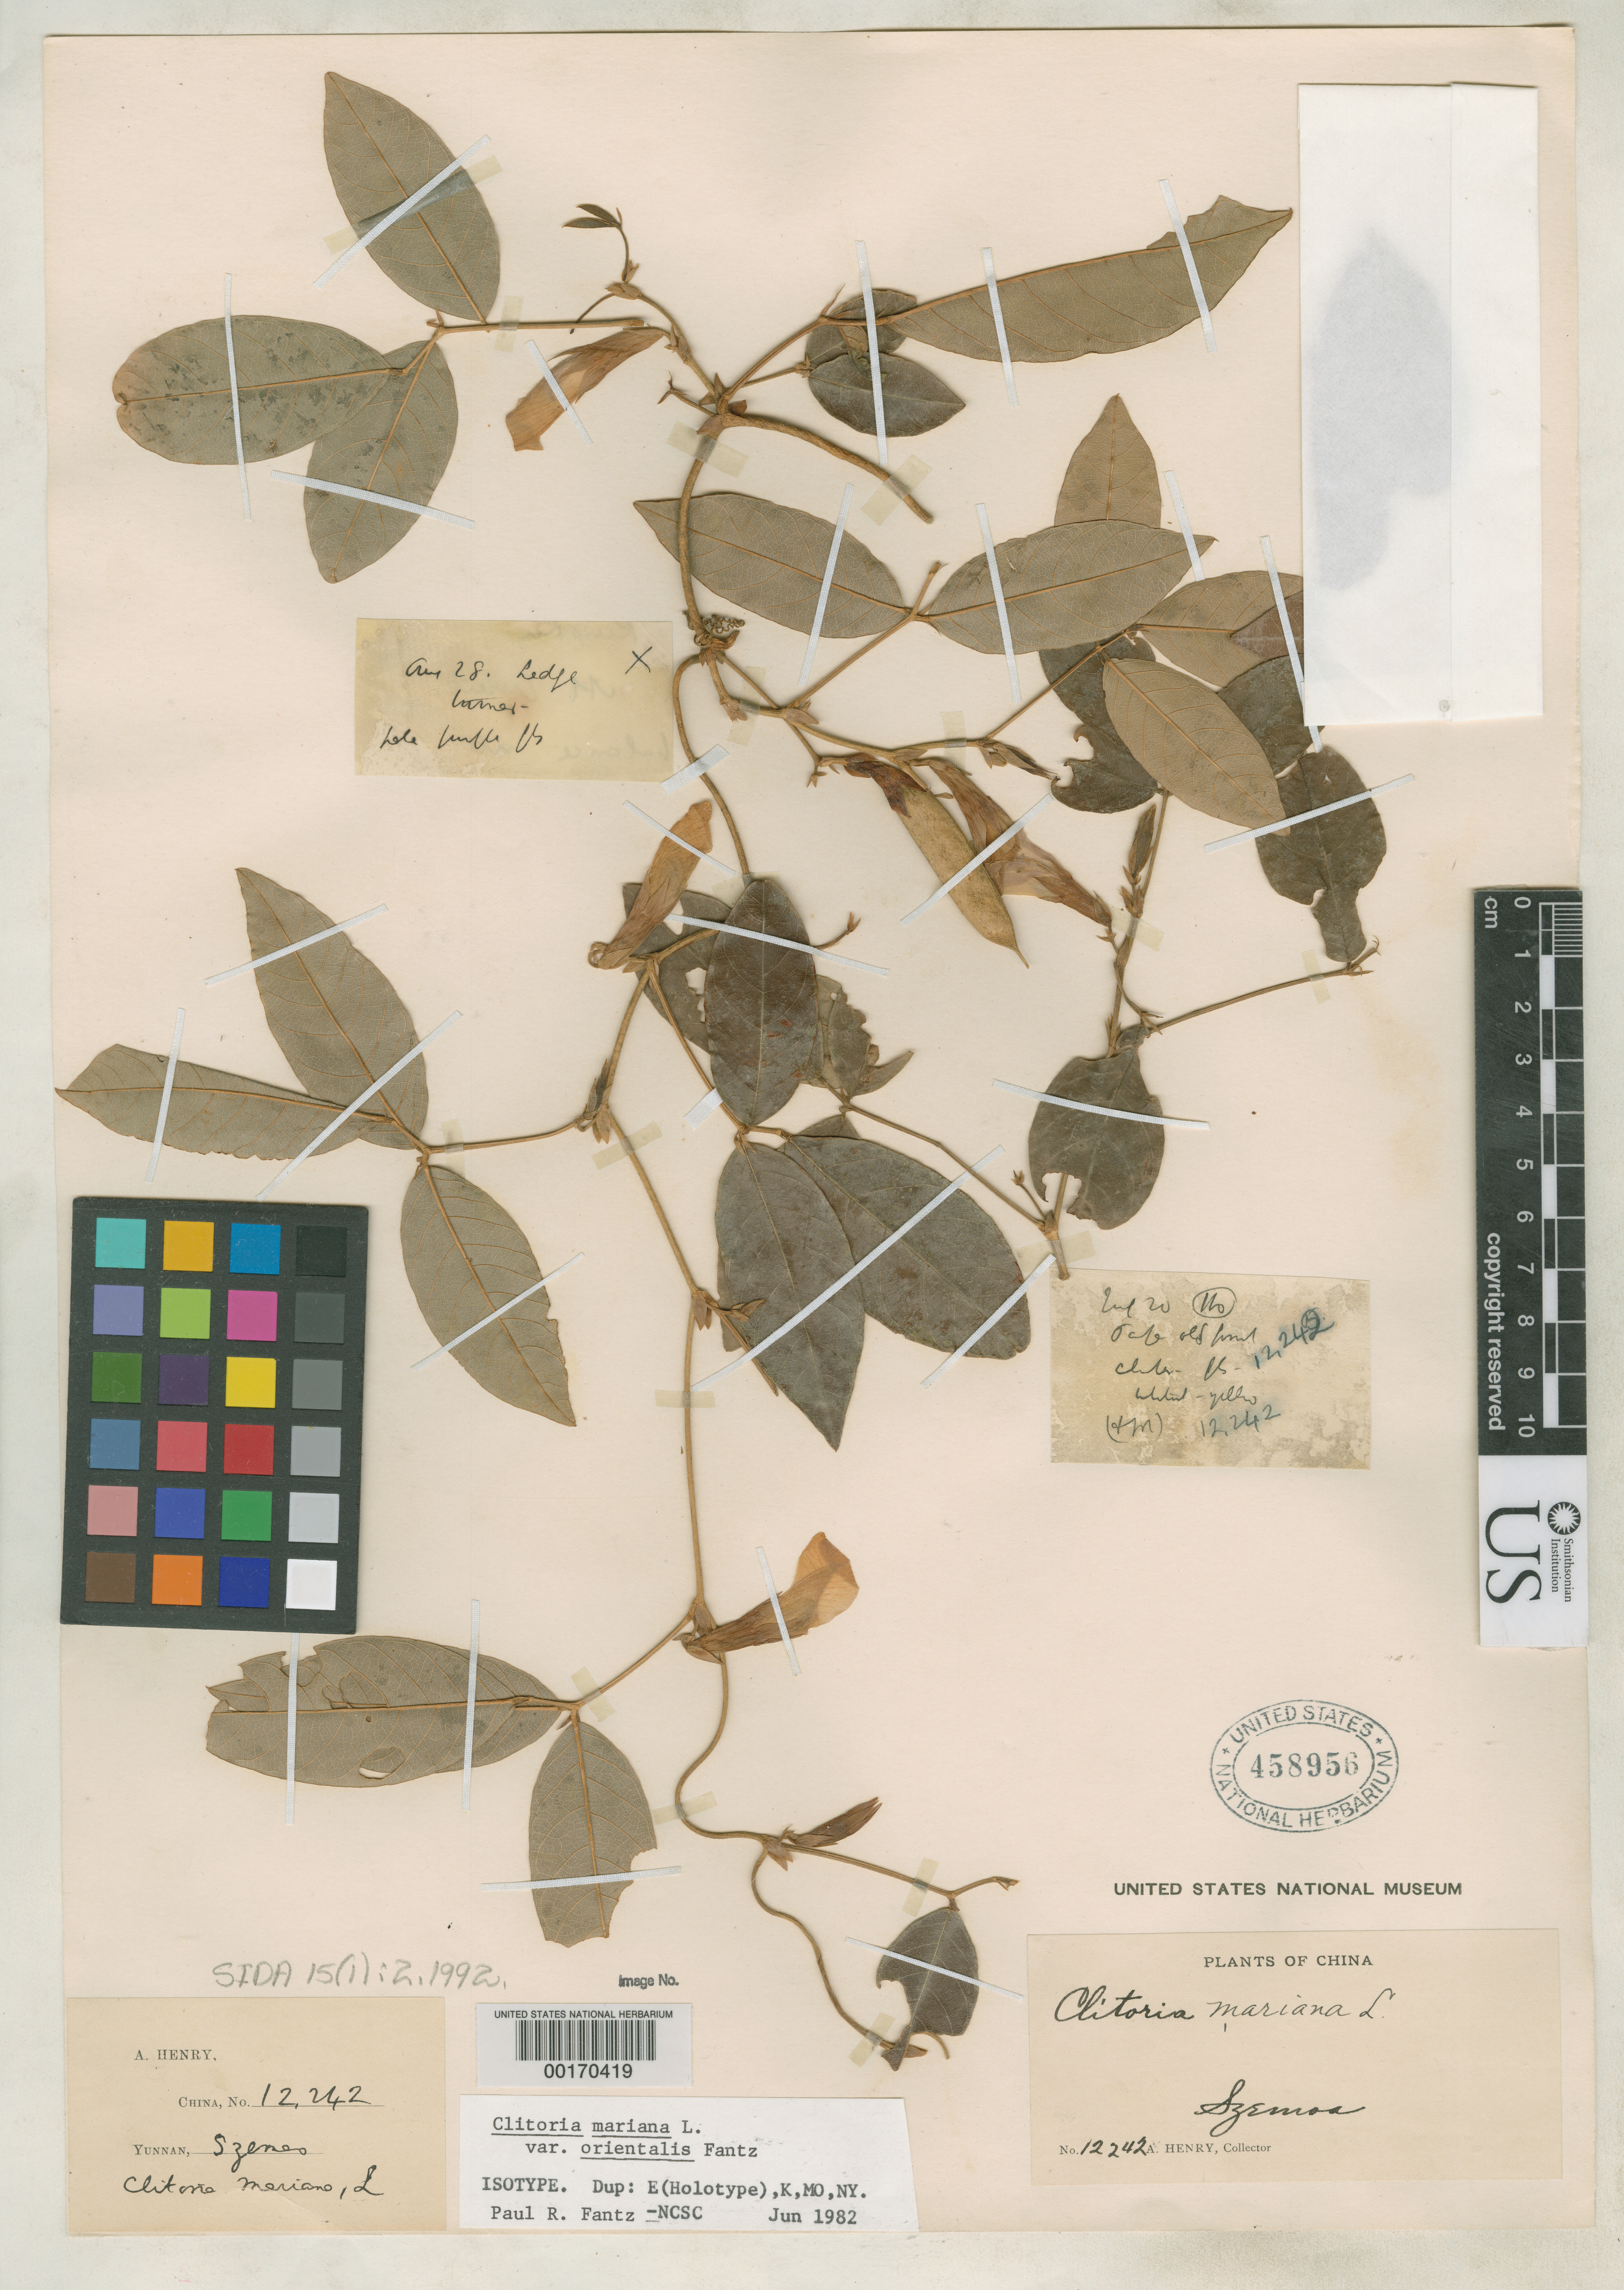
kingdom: Plantae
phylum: Tracheophyta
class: Magnoliopsida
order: Fabales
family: Fabaceae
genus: Clitoria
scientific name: Clitoria mariana var. orientalis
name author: Fantz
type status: Isotype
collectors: A. Henry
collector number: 12242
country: China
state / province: Yunnan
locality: Szemoa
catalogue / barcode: US 458956